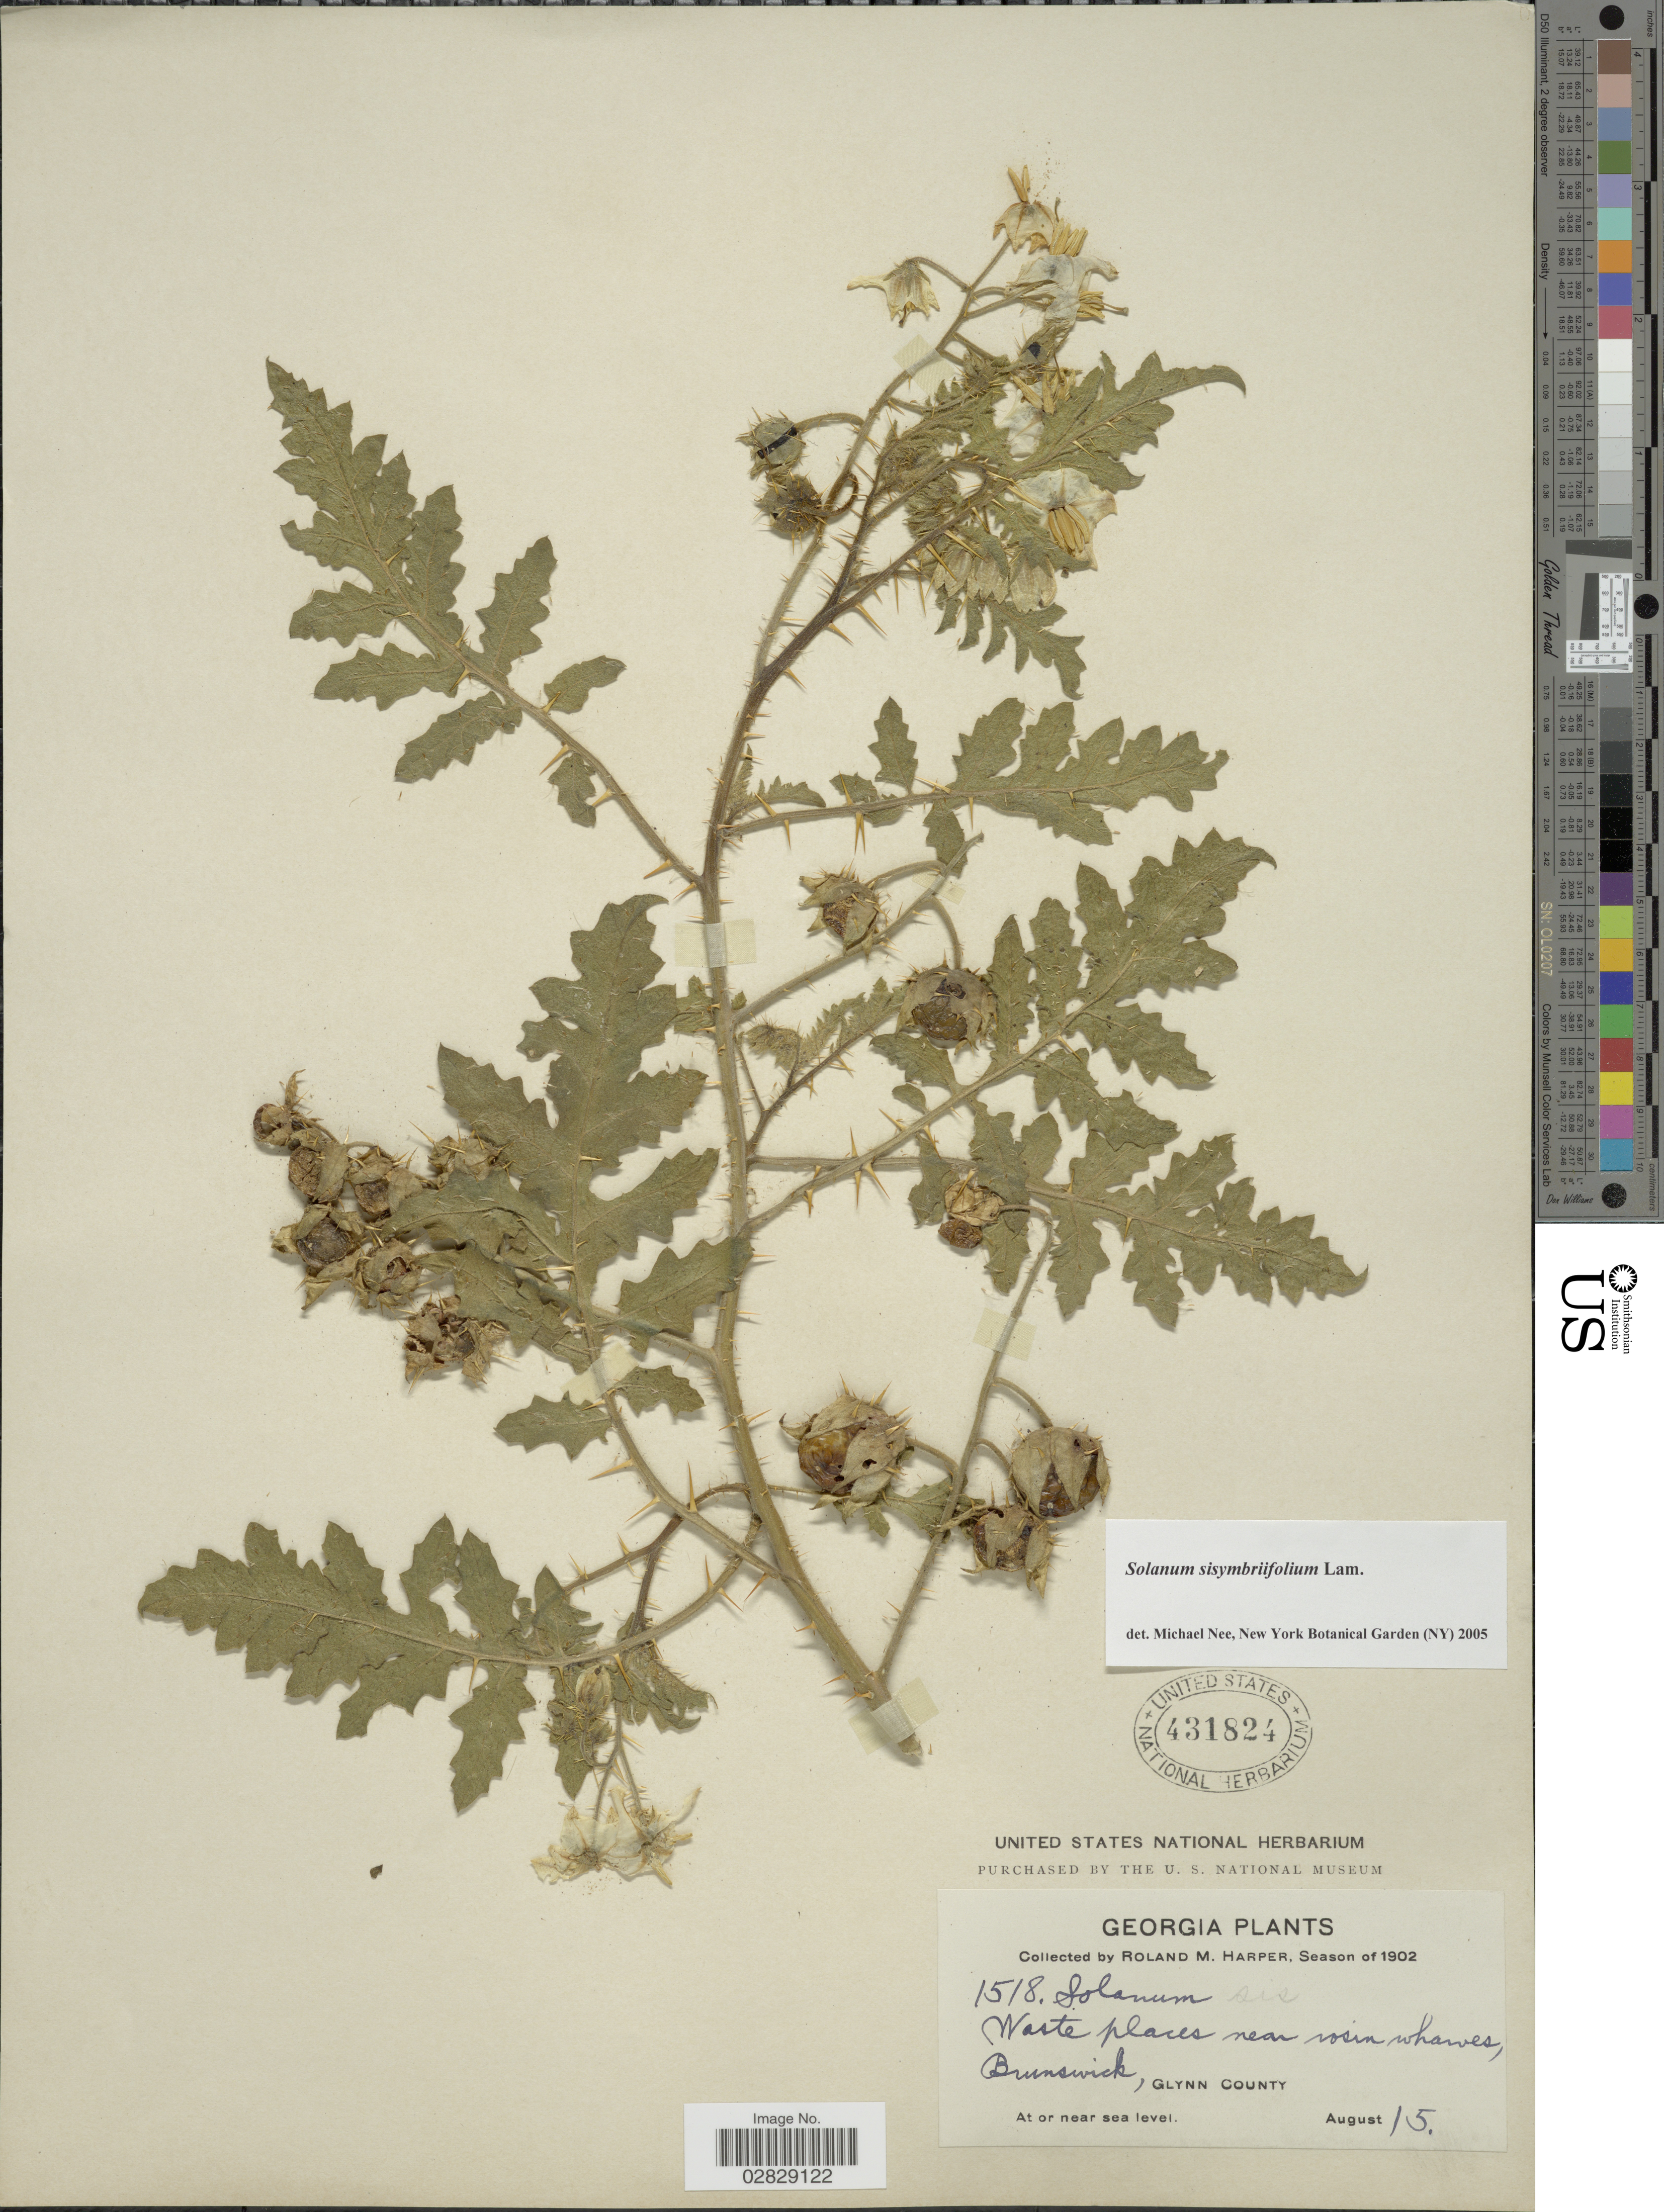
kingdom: Plantae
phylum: Tracheophyta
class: Magnoliopsida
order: Solanales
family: Solanaceae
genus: Solanum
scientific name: Solanum sisymbrifolium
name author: Lam.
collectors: R. M. Harper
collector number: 1518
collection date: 1902-08-15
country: United States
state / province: Georgia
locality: Brunswick, Glynn County.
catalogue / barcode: US 431824